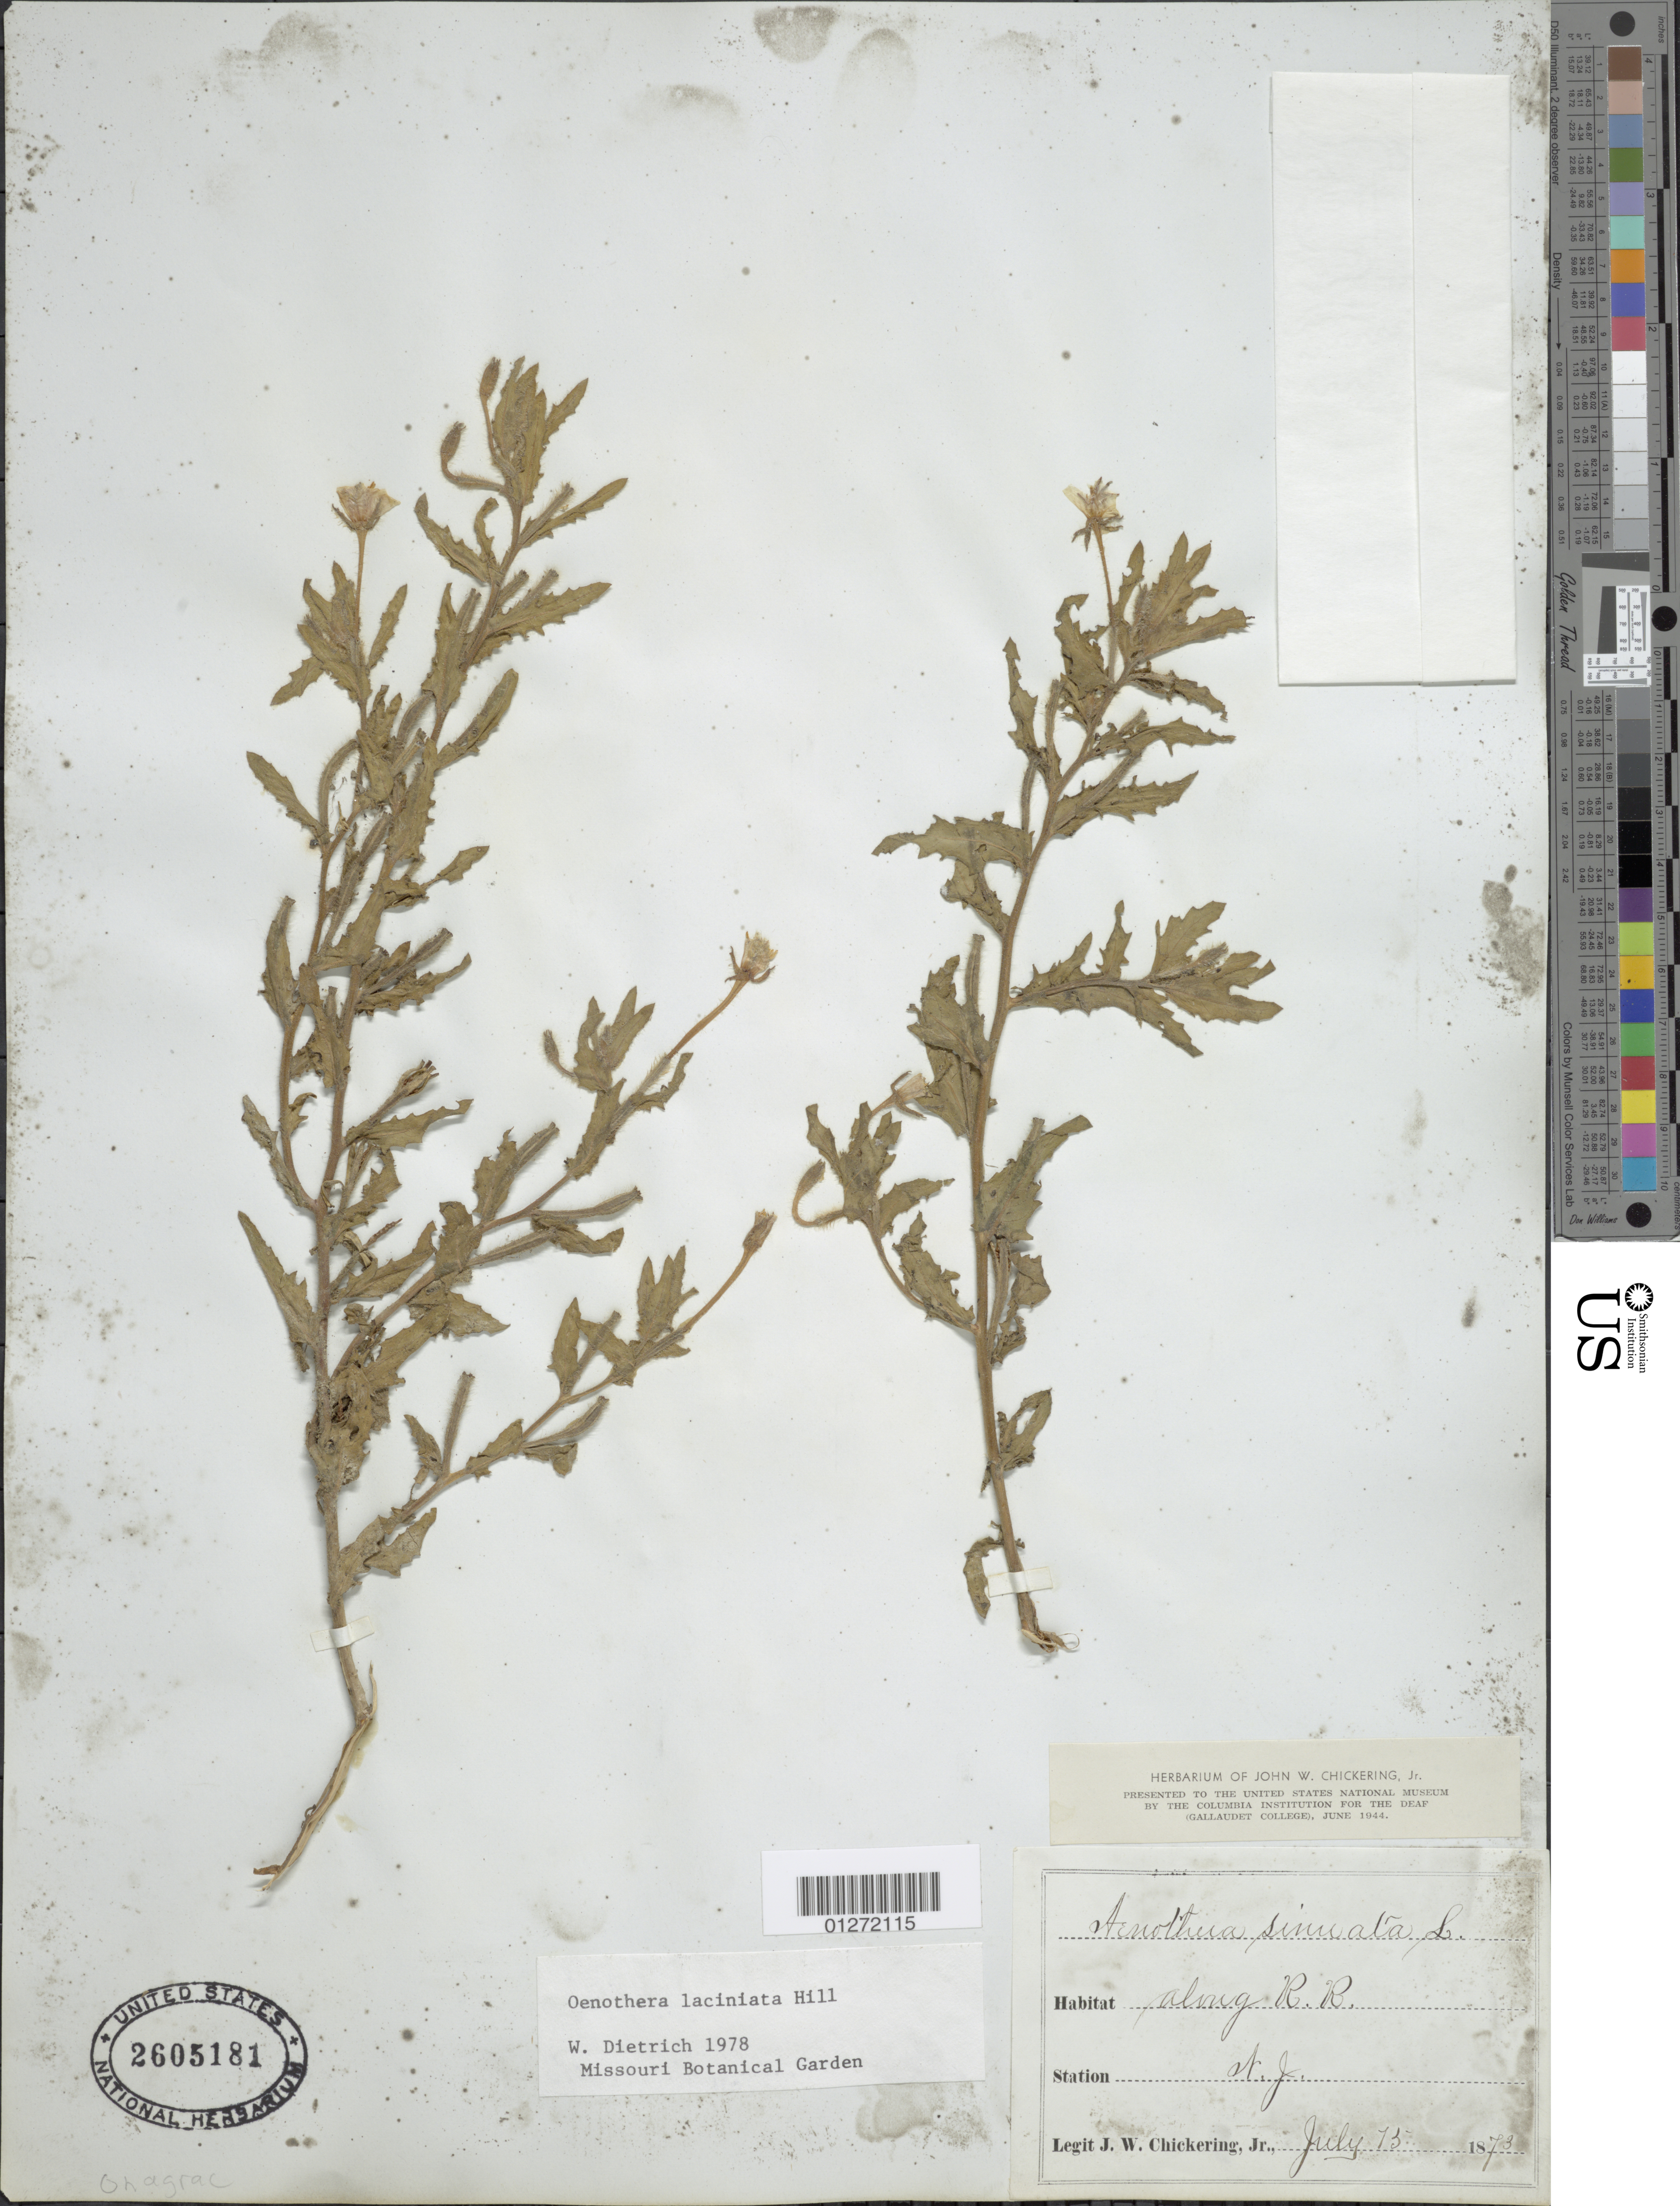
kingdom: Plantae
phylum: Tracheophyta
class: Magnoliopsida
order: Myrtales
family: Onagraceae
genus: Oenothera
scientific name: Oenothera laciniata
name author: Hill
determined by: Dietrich, W.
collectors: J. W. Chickering Jr.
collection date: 1873-07-15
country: United States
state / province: New Jersey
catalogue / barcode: US 2605181